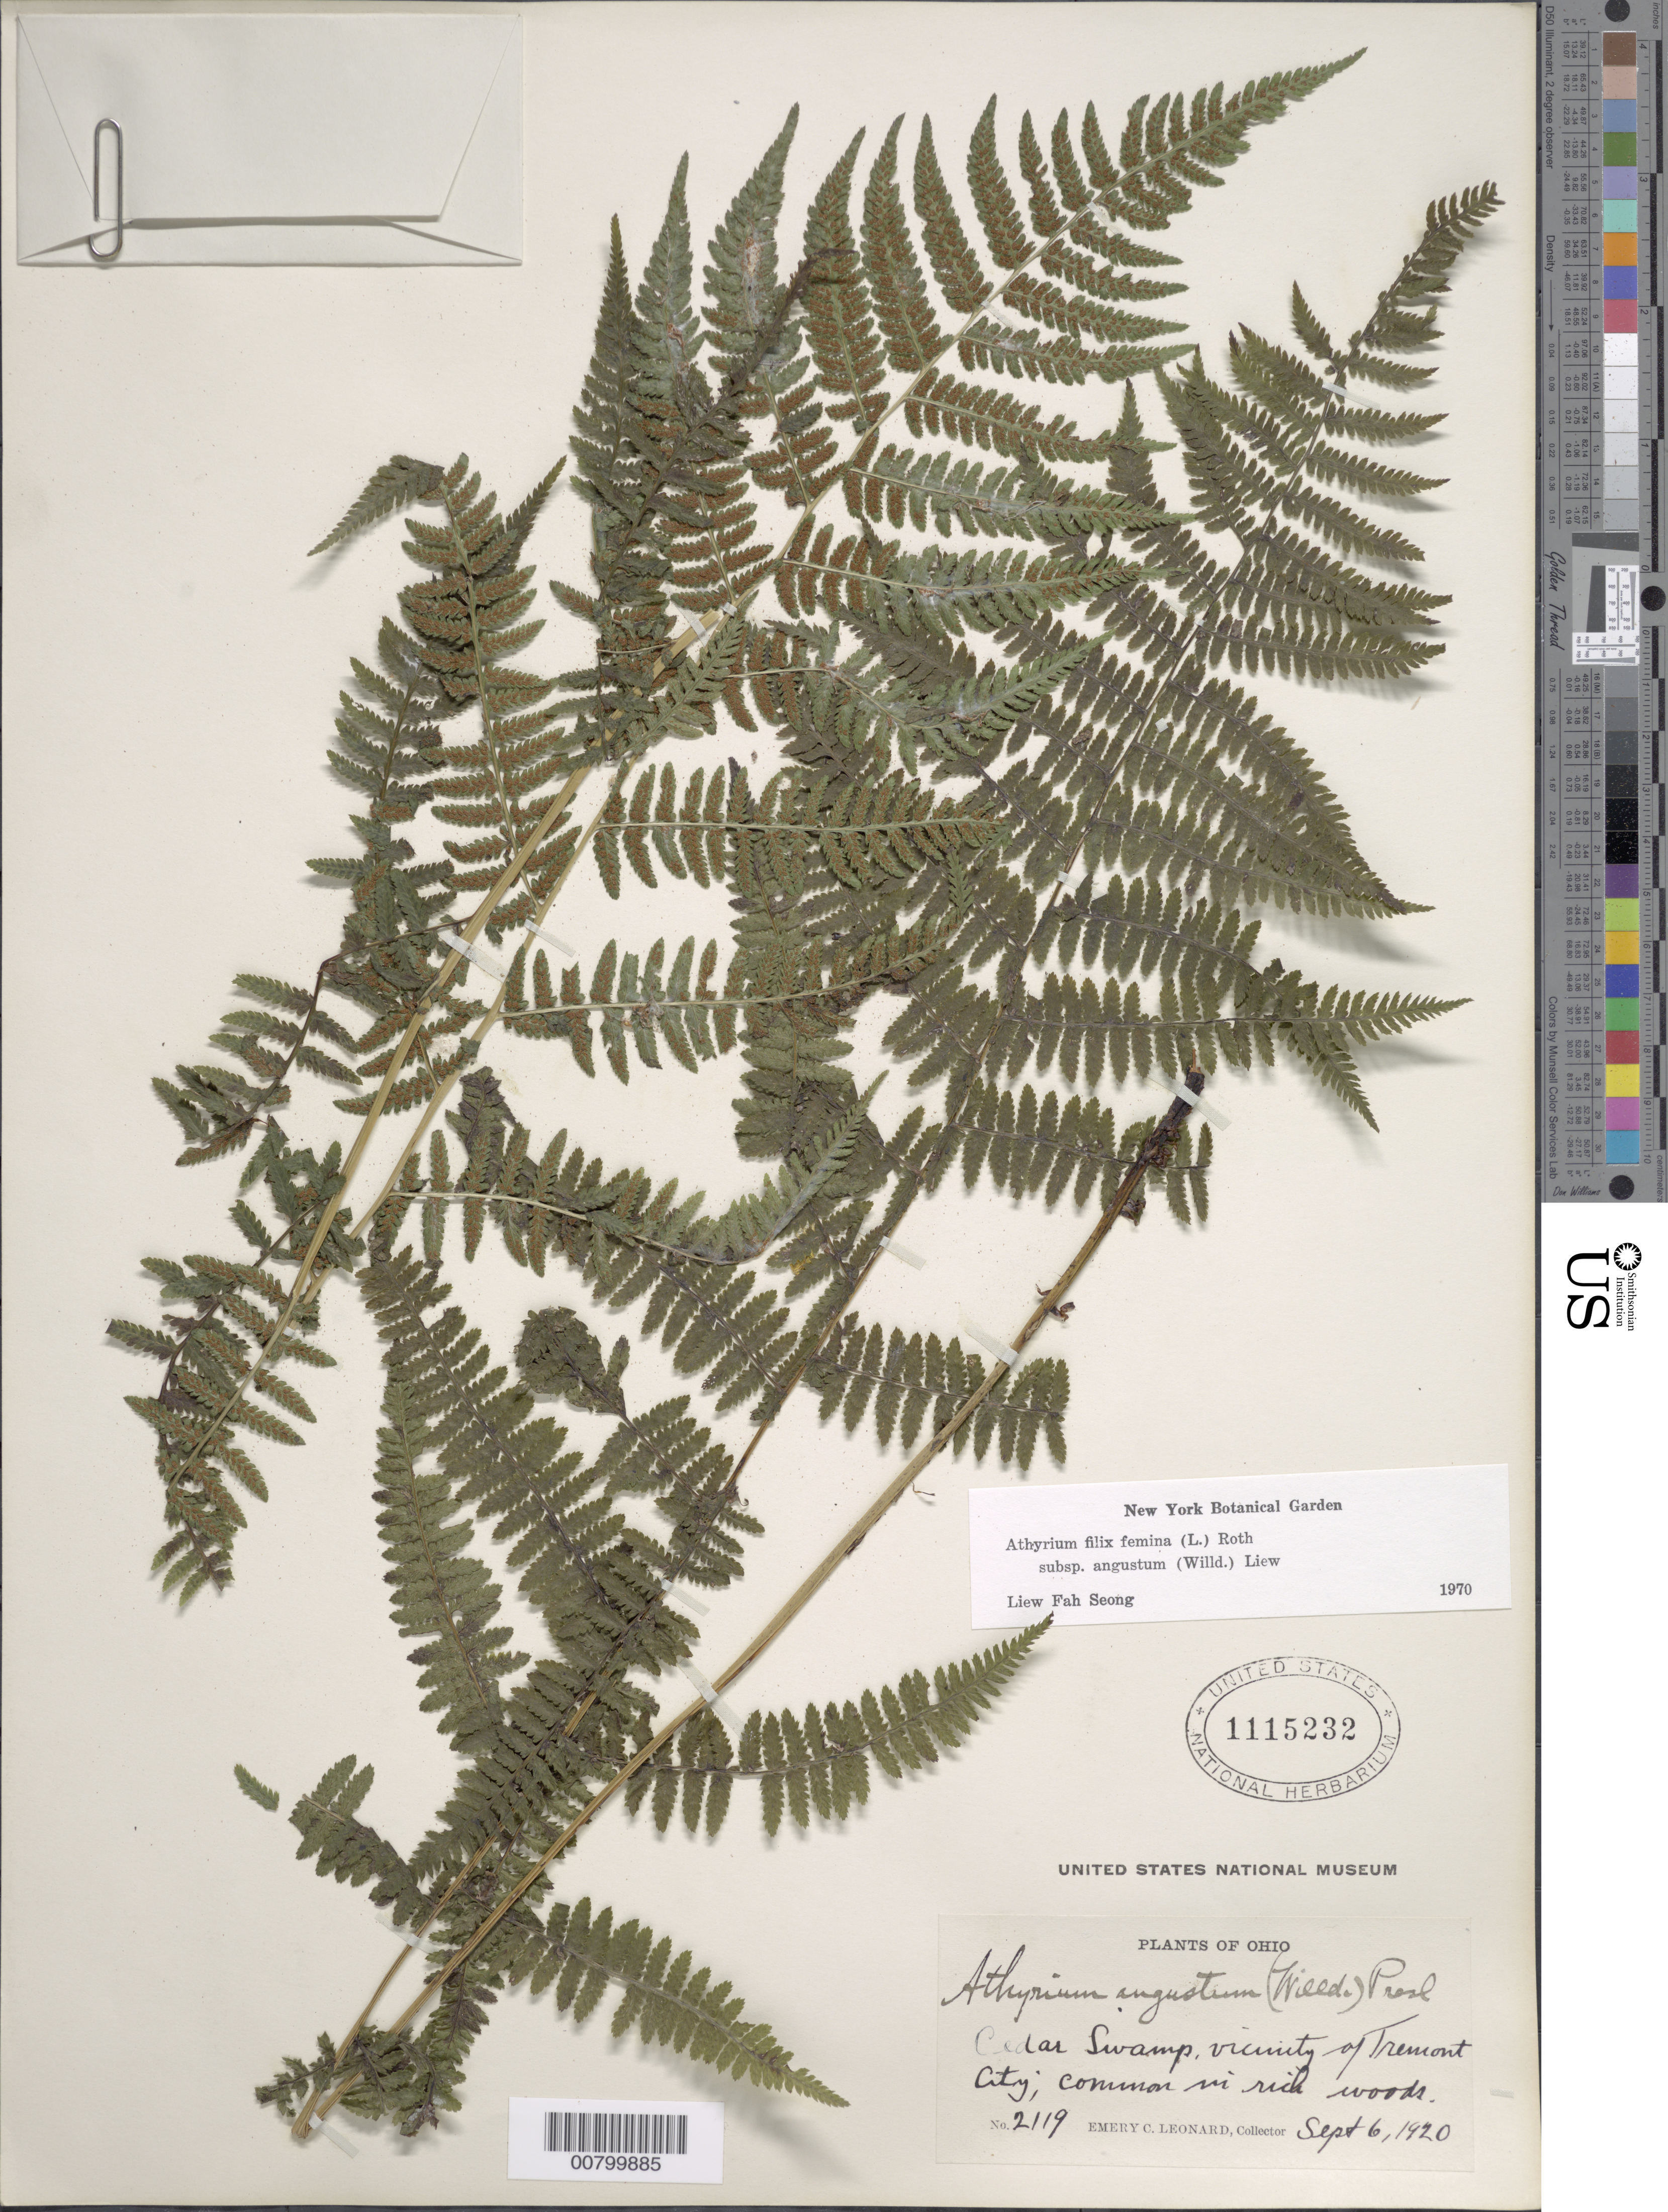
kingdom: Plantae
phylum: Tracheophyta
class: Polypodiopsida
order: Polypodiales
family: Athyriaceae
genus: Athyrium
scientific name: Athyrium filix-femina subsp. angustatum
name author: (Willd.) R.T. Clausen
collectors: E. C. Leonard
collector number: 2119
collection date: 1920-09-06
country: United States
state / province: Ohio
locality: Cedar Swamp, vicinity of Tremont City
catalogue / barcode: US 1115232